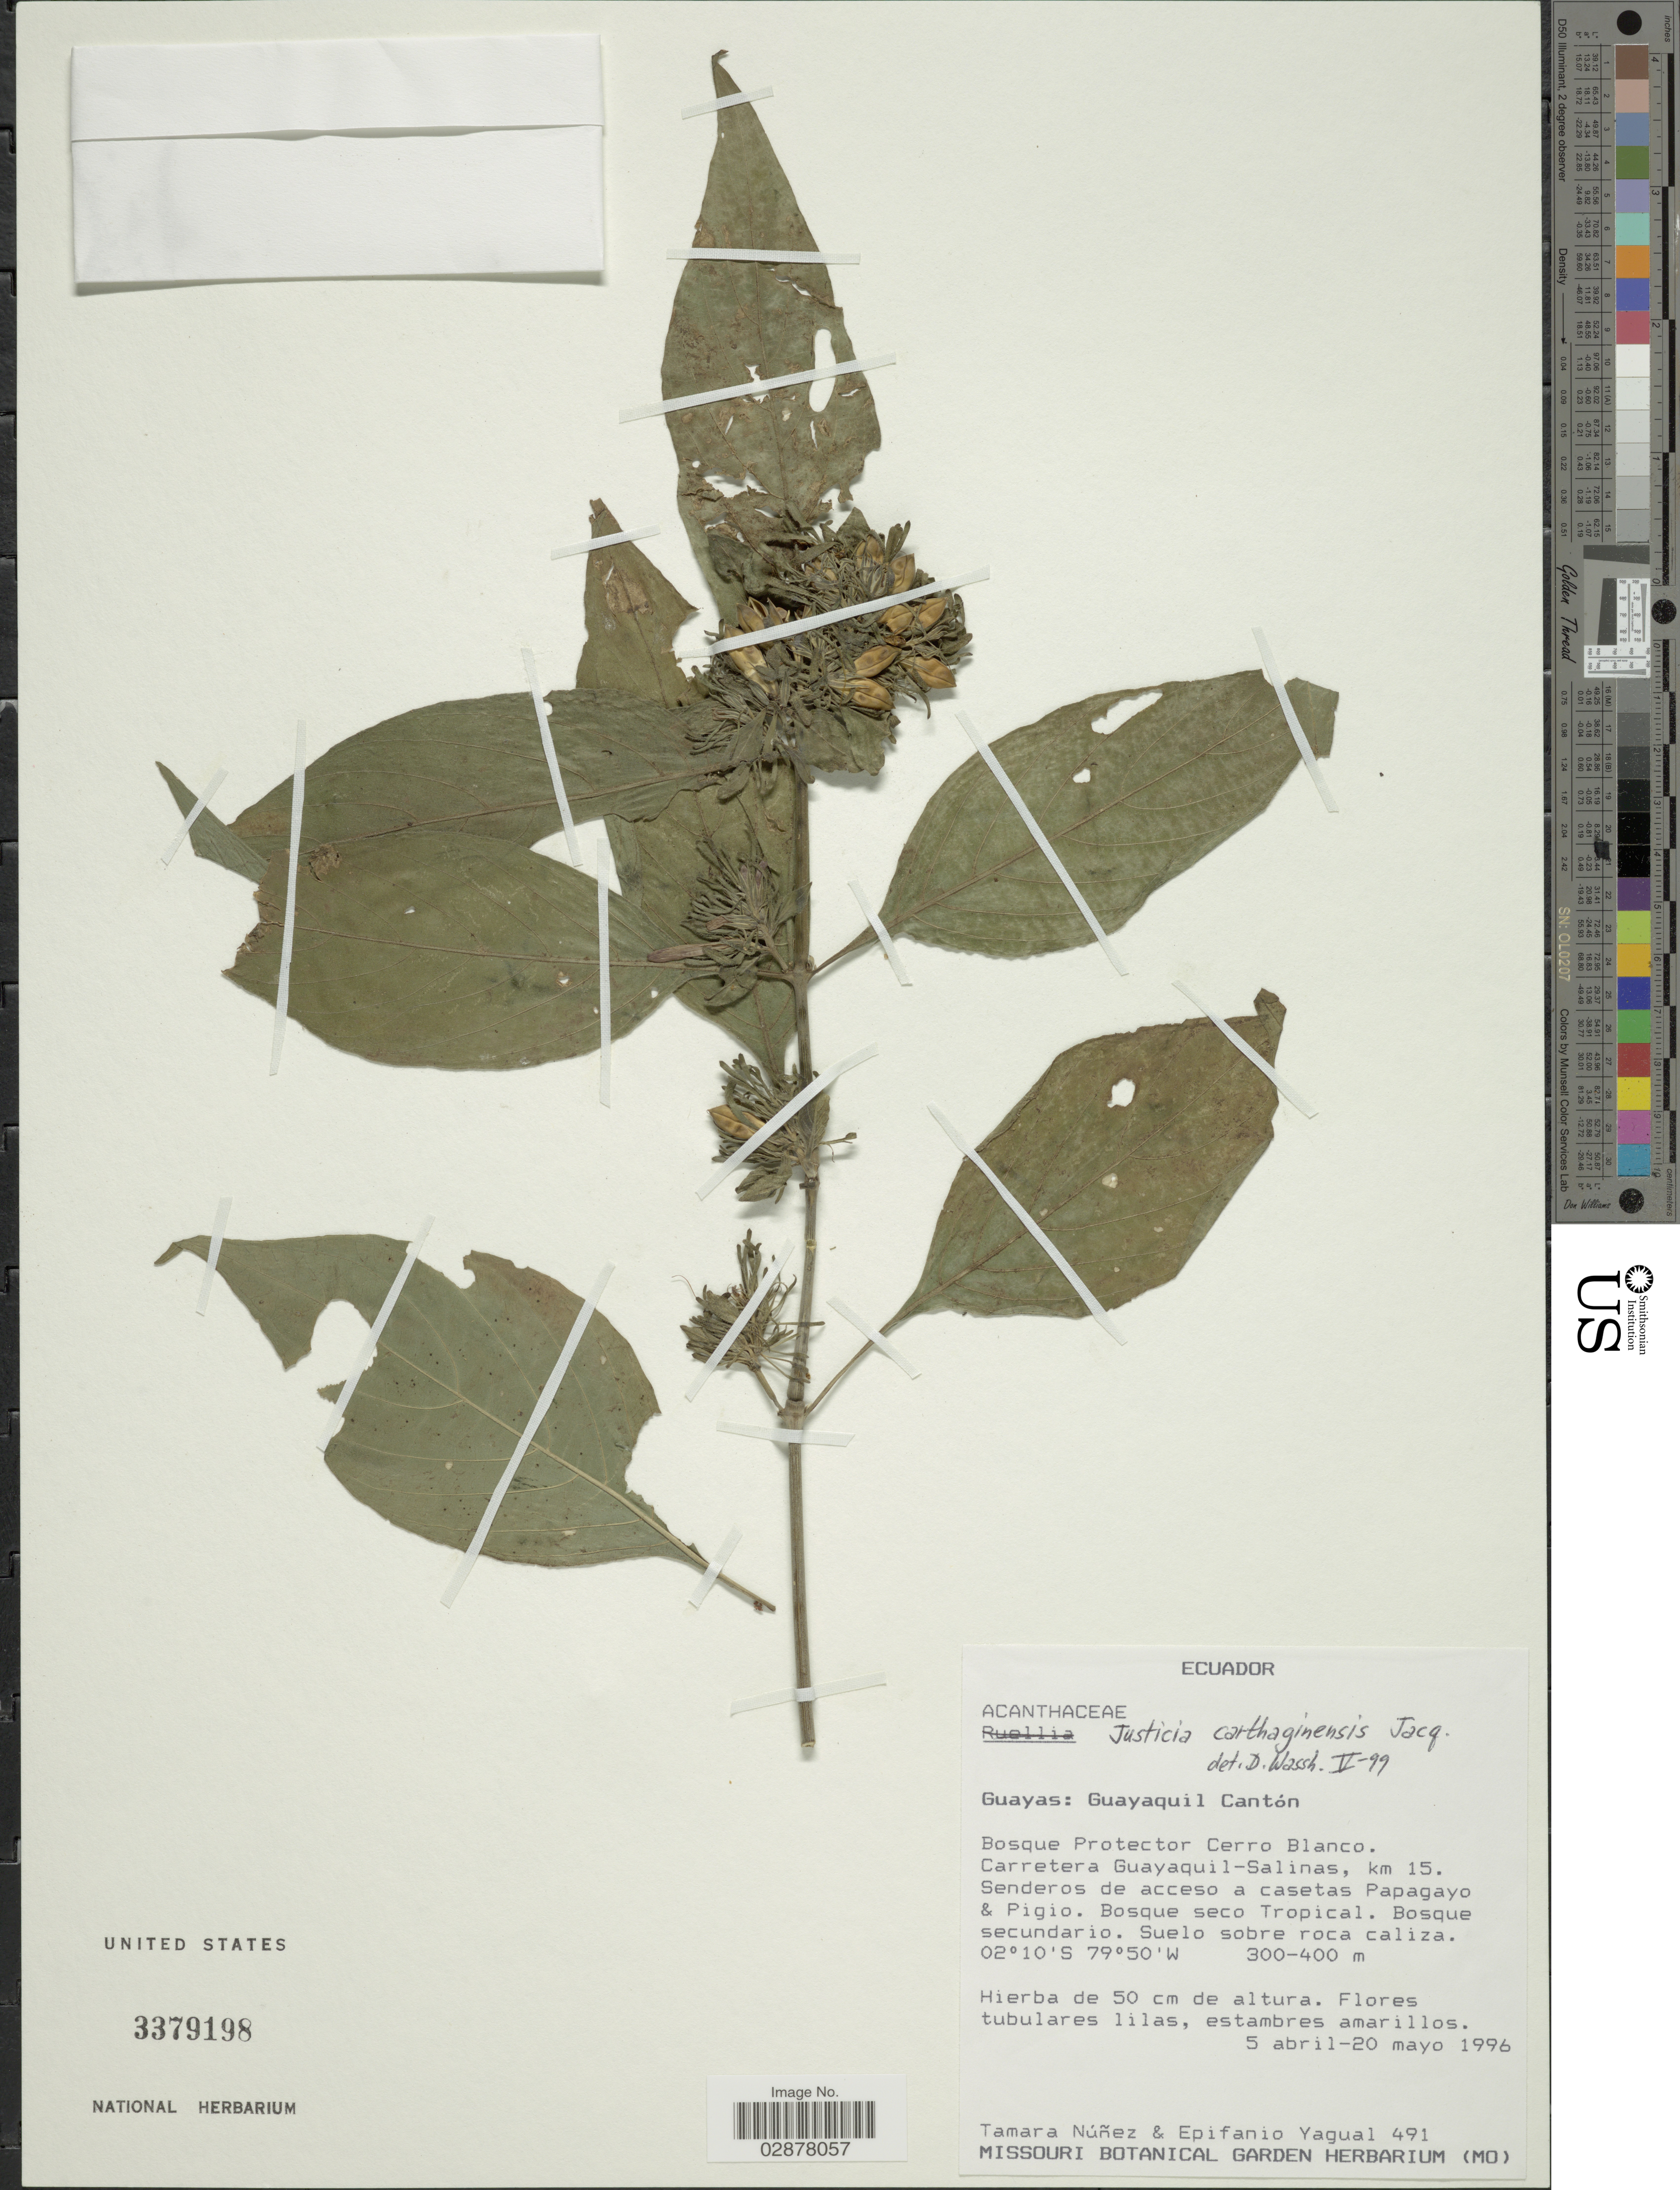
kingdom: Plantae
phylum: Tracheophyta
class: Magnoliopsida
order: Lamiales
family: Acanthaceae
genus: Justicia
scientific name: Justicia carthaginensis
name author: Jacq.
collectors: T. Núñez & E. Yagual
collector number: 491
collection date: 1996-04-05/1996-05-20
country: Ecuador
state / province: Guayas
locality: Guayaquil Cantón, Bosque Protector Cerro Blanco, Carretera Guayaquil-Salinas, km 15, Senderos de acceso a casetas Papagayo & Pigio.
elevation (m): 300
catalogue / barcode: US 3379198